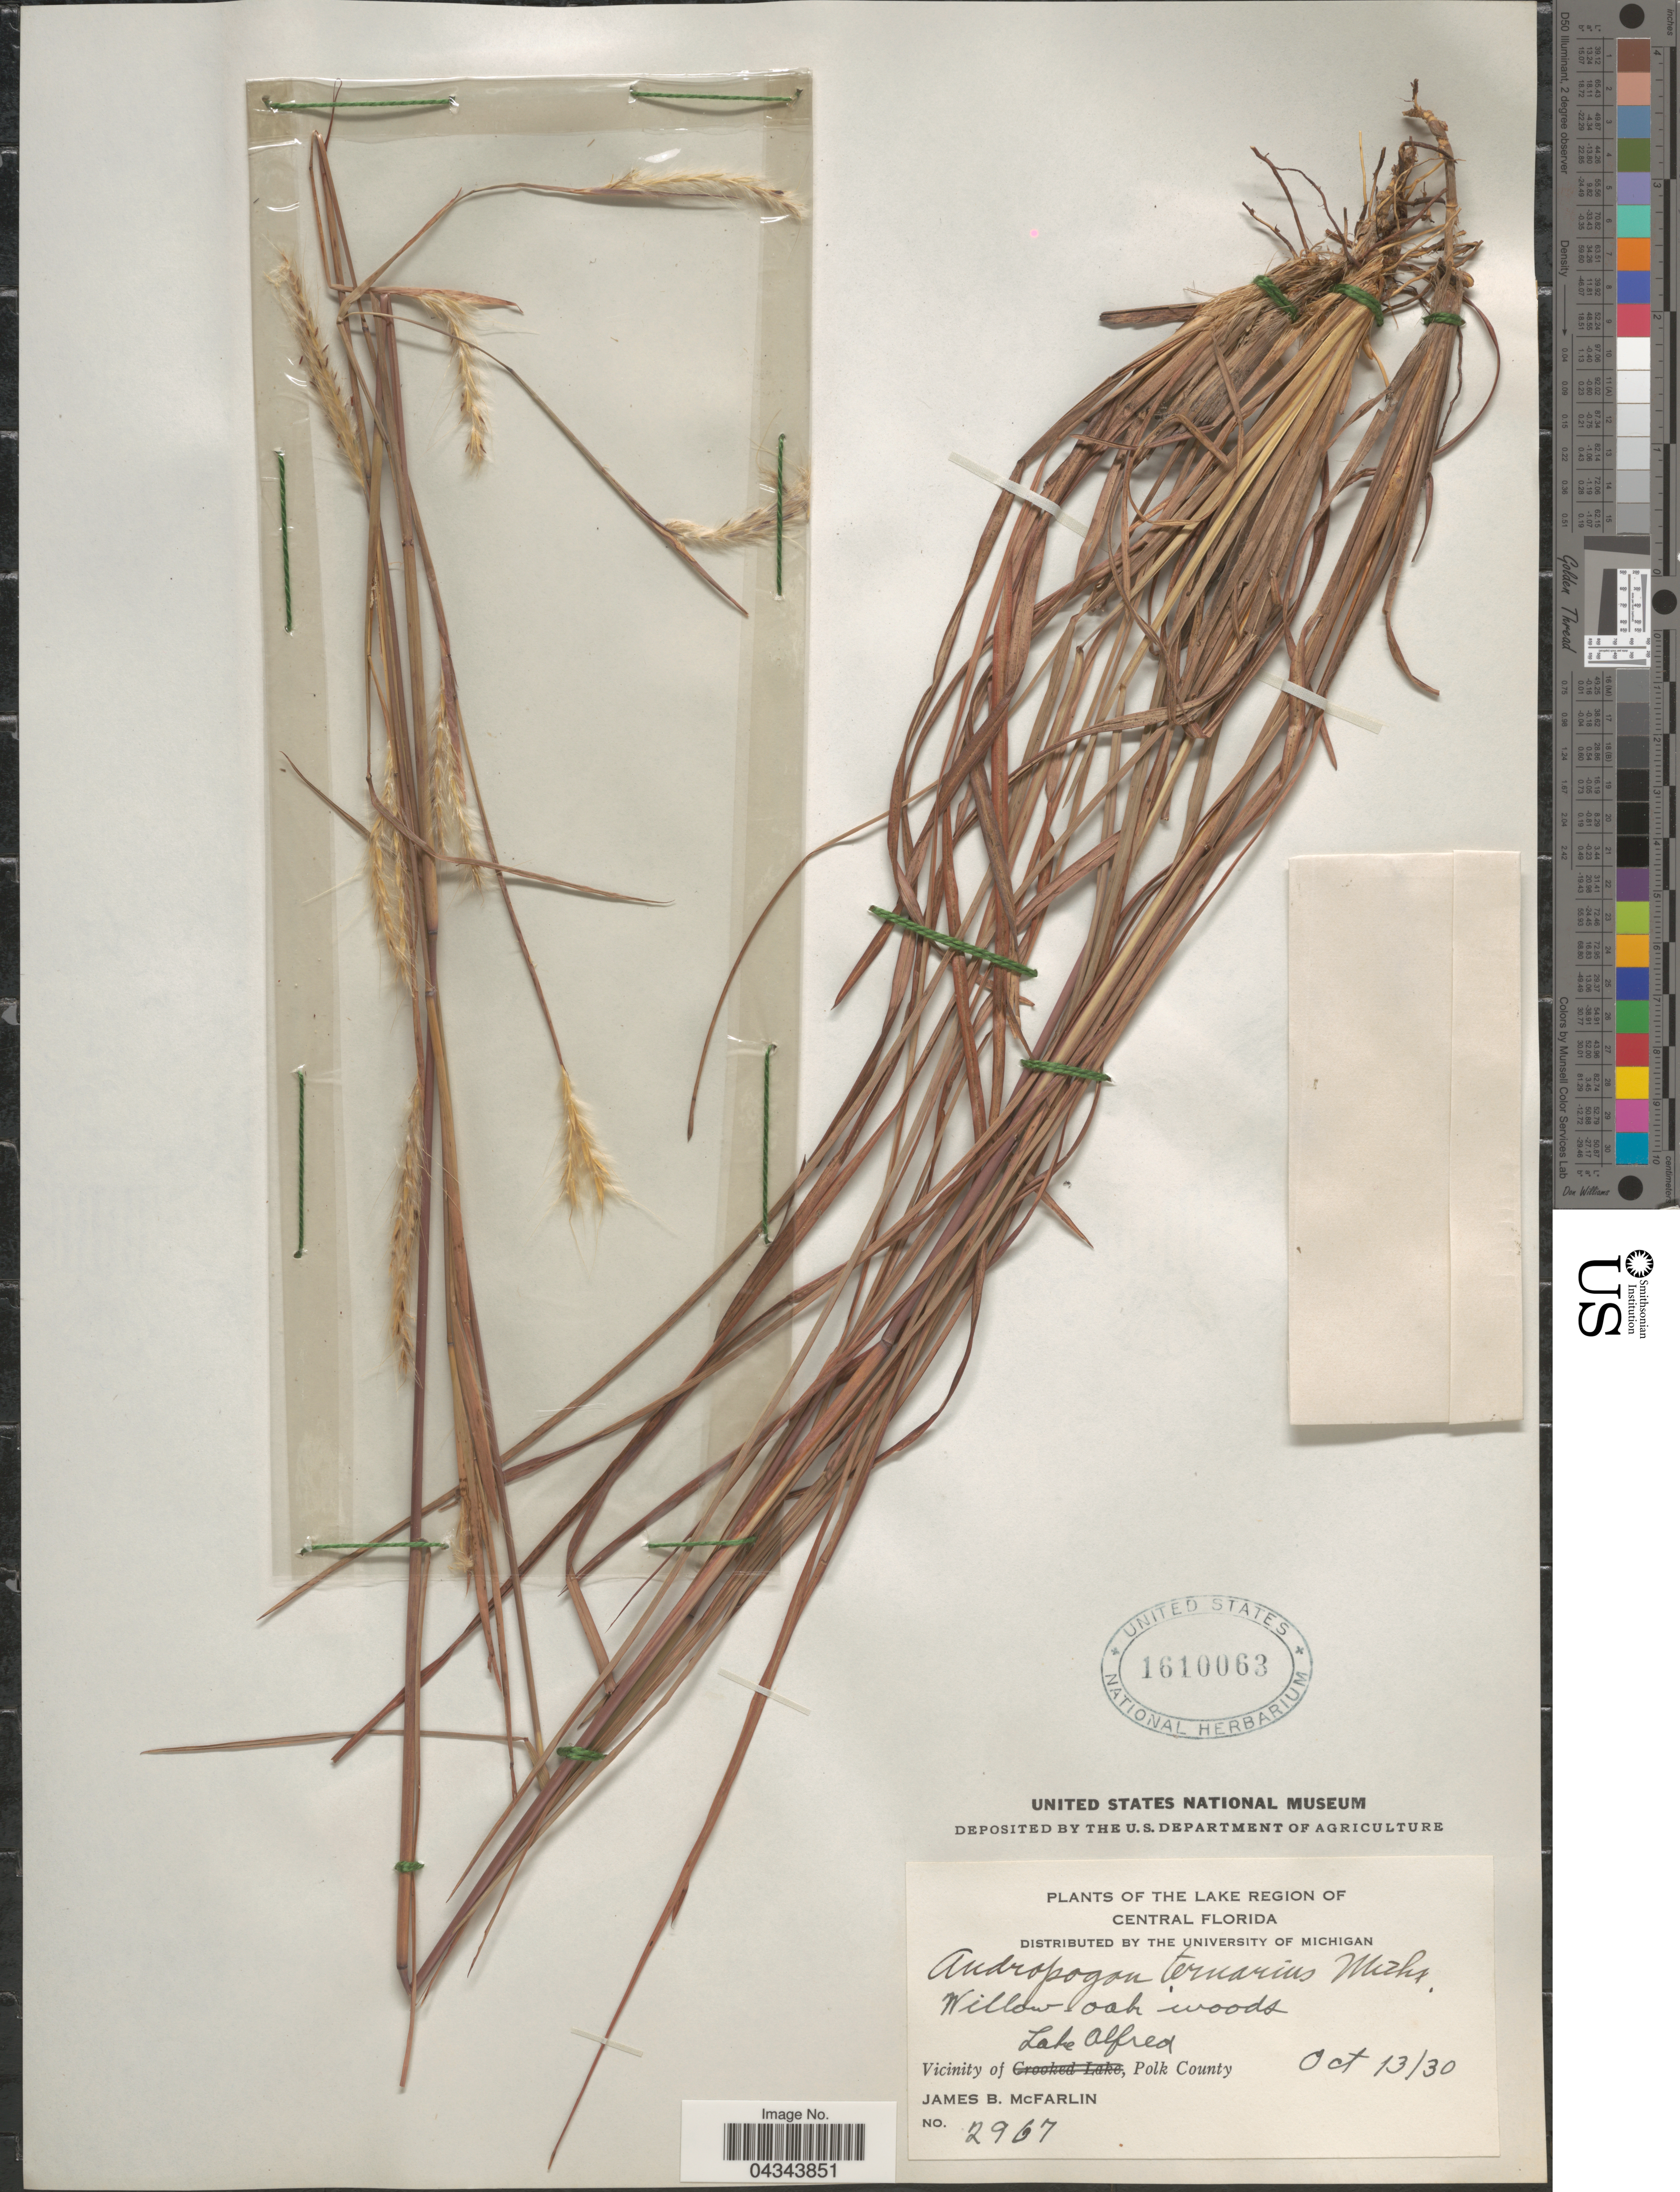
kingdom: Plantae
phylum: Tracheophyta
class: Liliopsida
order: Poales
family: Poaceae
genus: Andropogon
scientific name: Andropogon ternarius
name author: Michx.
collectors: J. McFarlin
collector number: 2967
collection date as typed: Transcribed d/m/y: 13/10/30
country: United States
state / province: Florida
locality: The Lake Region of Central Florida. Vicinity of Lake Alfred, Polk County.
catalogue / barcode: US 1610063